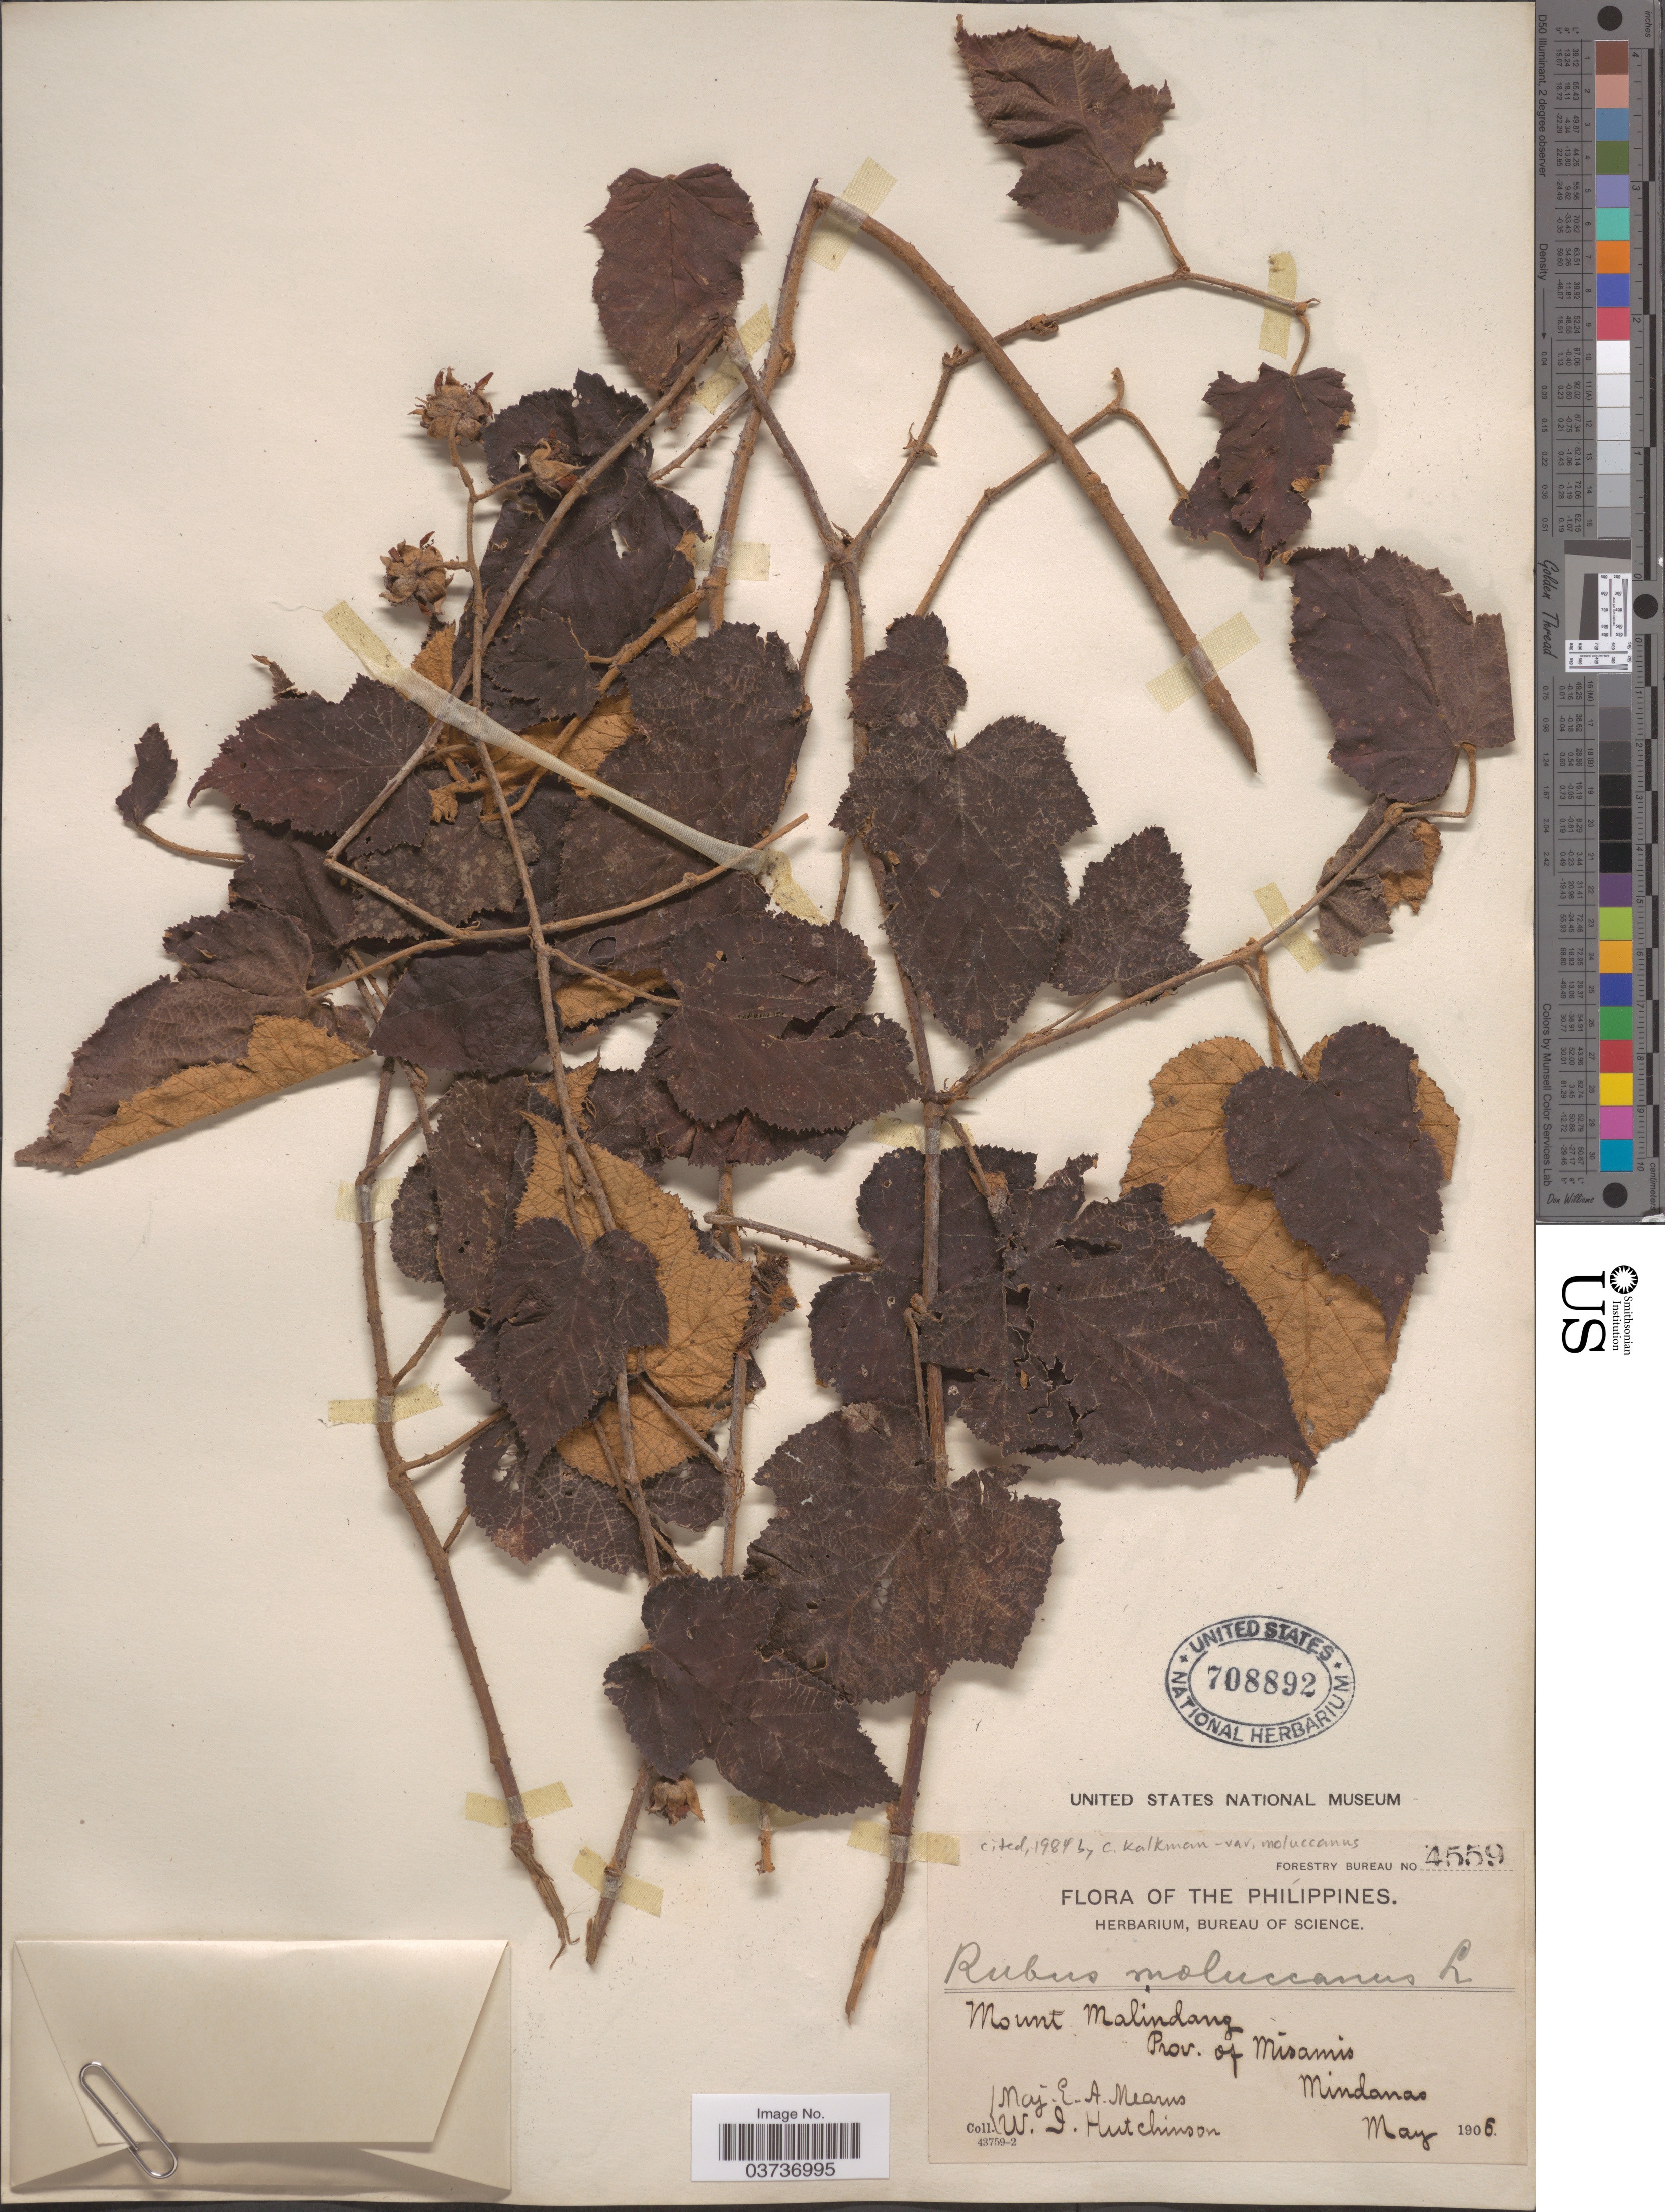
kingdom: Plantae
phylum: Tracheophyta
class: Magnoliopsida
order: Rosales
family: Rosaceae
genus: Rubus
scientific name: Rubus moluccanus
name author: L.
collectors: E. A. Mearns & W. I. Hutchinson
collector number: Forestry Bureau 4559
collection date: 1906-05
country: Philippines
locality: Mount Malindang. Prov. of Misamis. Mindanao.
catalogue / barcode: US 708892